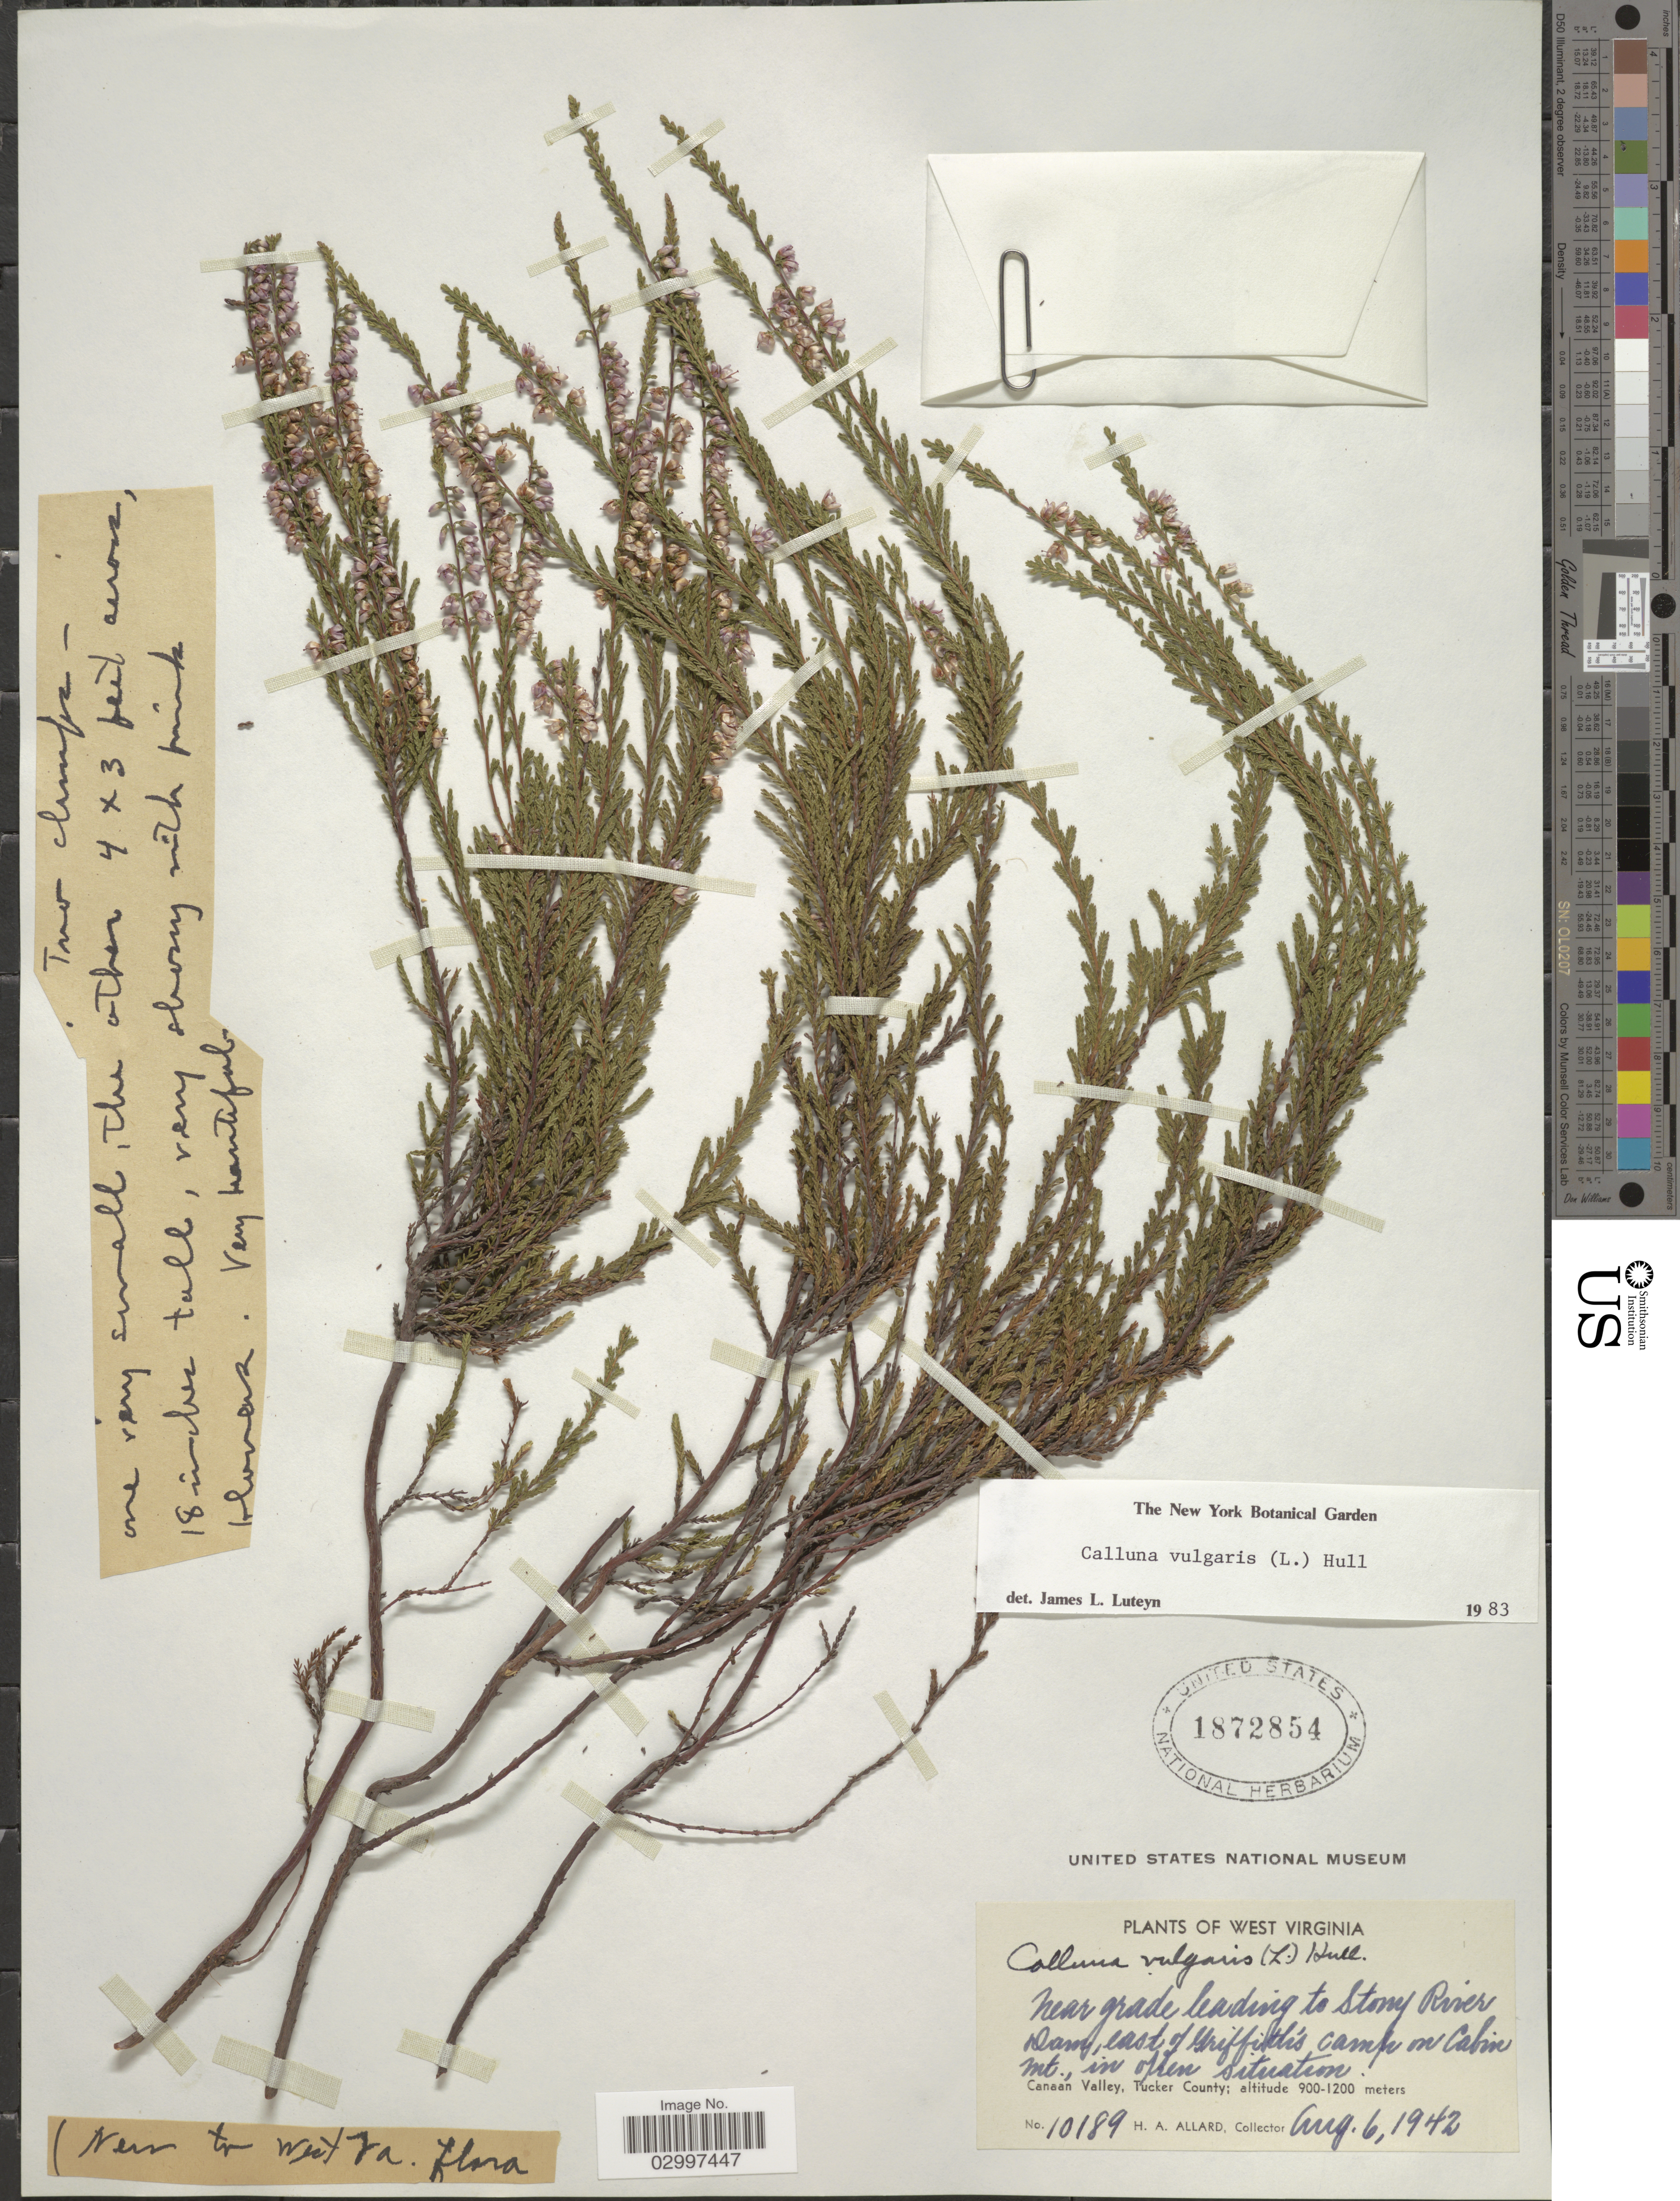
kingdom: Plantae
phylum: Tracheophyta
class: Magnoliopsida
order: Ericales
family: Ericaceae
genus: Calluna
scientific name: Calluna vulgaris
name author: (L.) Hull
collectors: H. A. Allard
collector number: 10189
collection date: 1942-08-06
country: United States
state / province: West Virginia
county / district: Tucker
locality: Near railroad leading to Stony River Dam, east of Griffith's camp on Cabin mt. Canaan Valley, Tucker County.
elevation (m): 900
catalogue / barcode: US 1872854